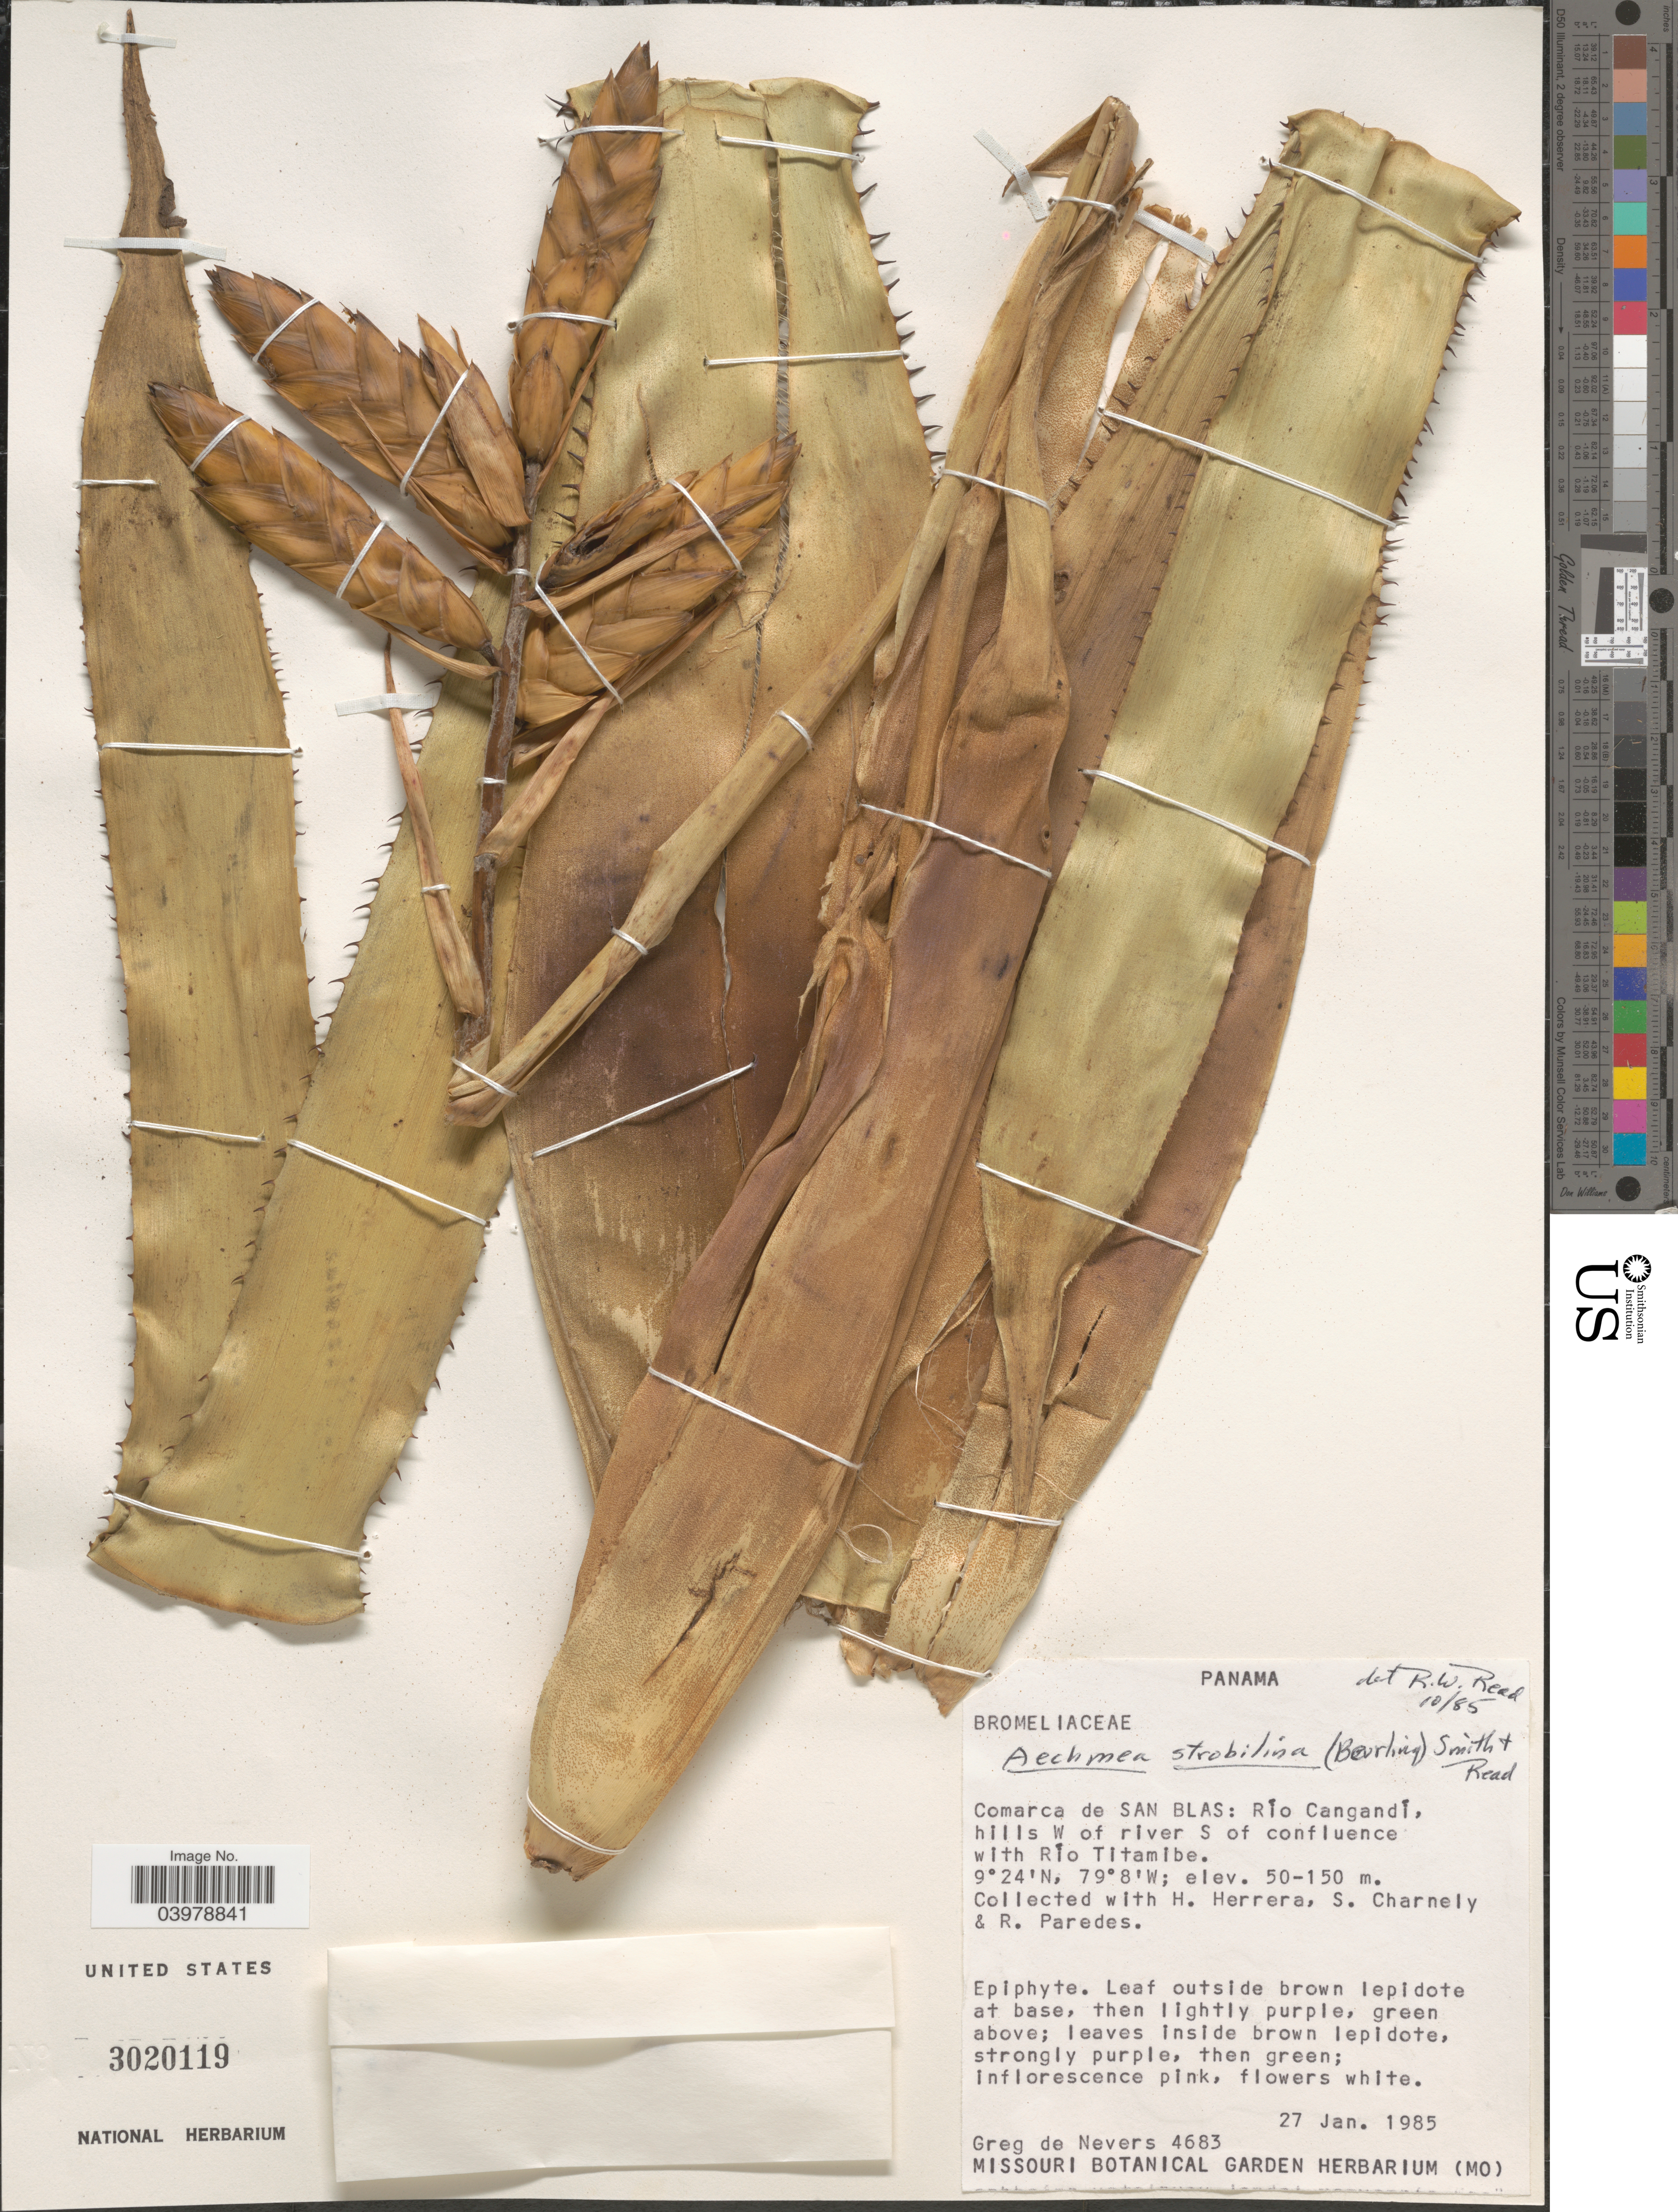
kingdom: Plantae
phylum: Tracheophyta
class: Liliopsida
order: Poales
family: Bromeliaceae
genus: Aechmea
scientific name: Aechmea strobilina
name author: (Beurl.) L.B. Sm. & Read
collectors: G. C. de Nevers, H. Herrera, S. Charnely & R. Paredes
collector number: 4683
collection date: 1985-01-27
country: Panama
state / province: Kuna Yala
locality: Comarca de San Blas: Río Cangandí, hills W of river S of confluence with Río Titamibe.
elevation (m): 50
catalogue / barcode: US 3020119